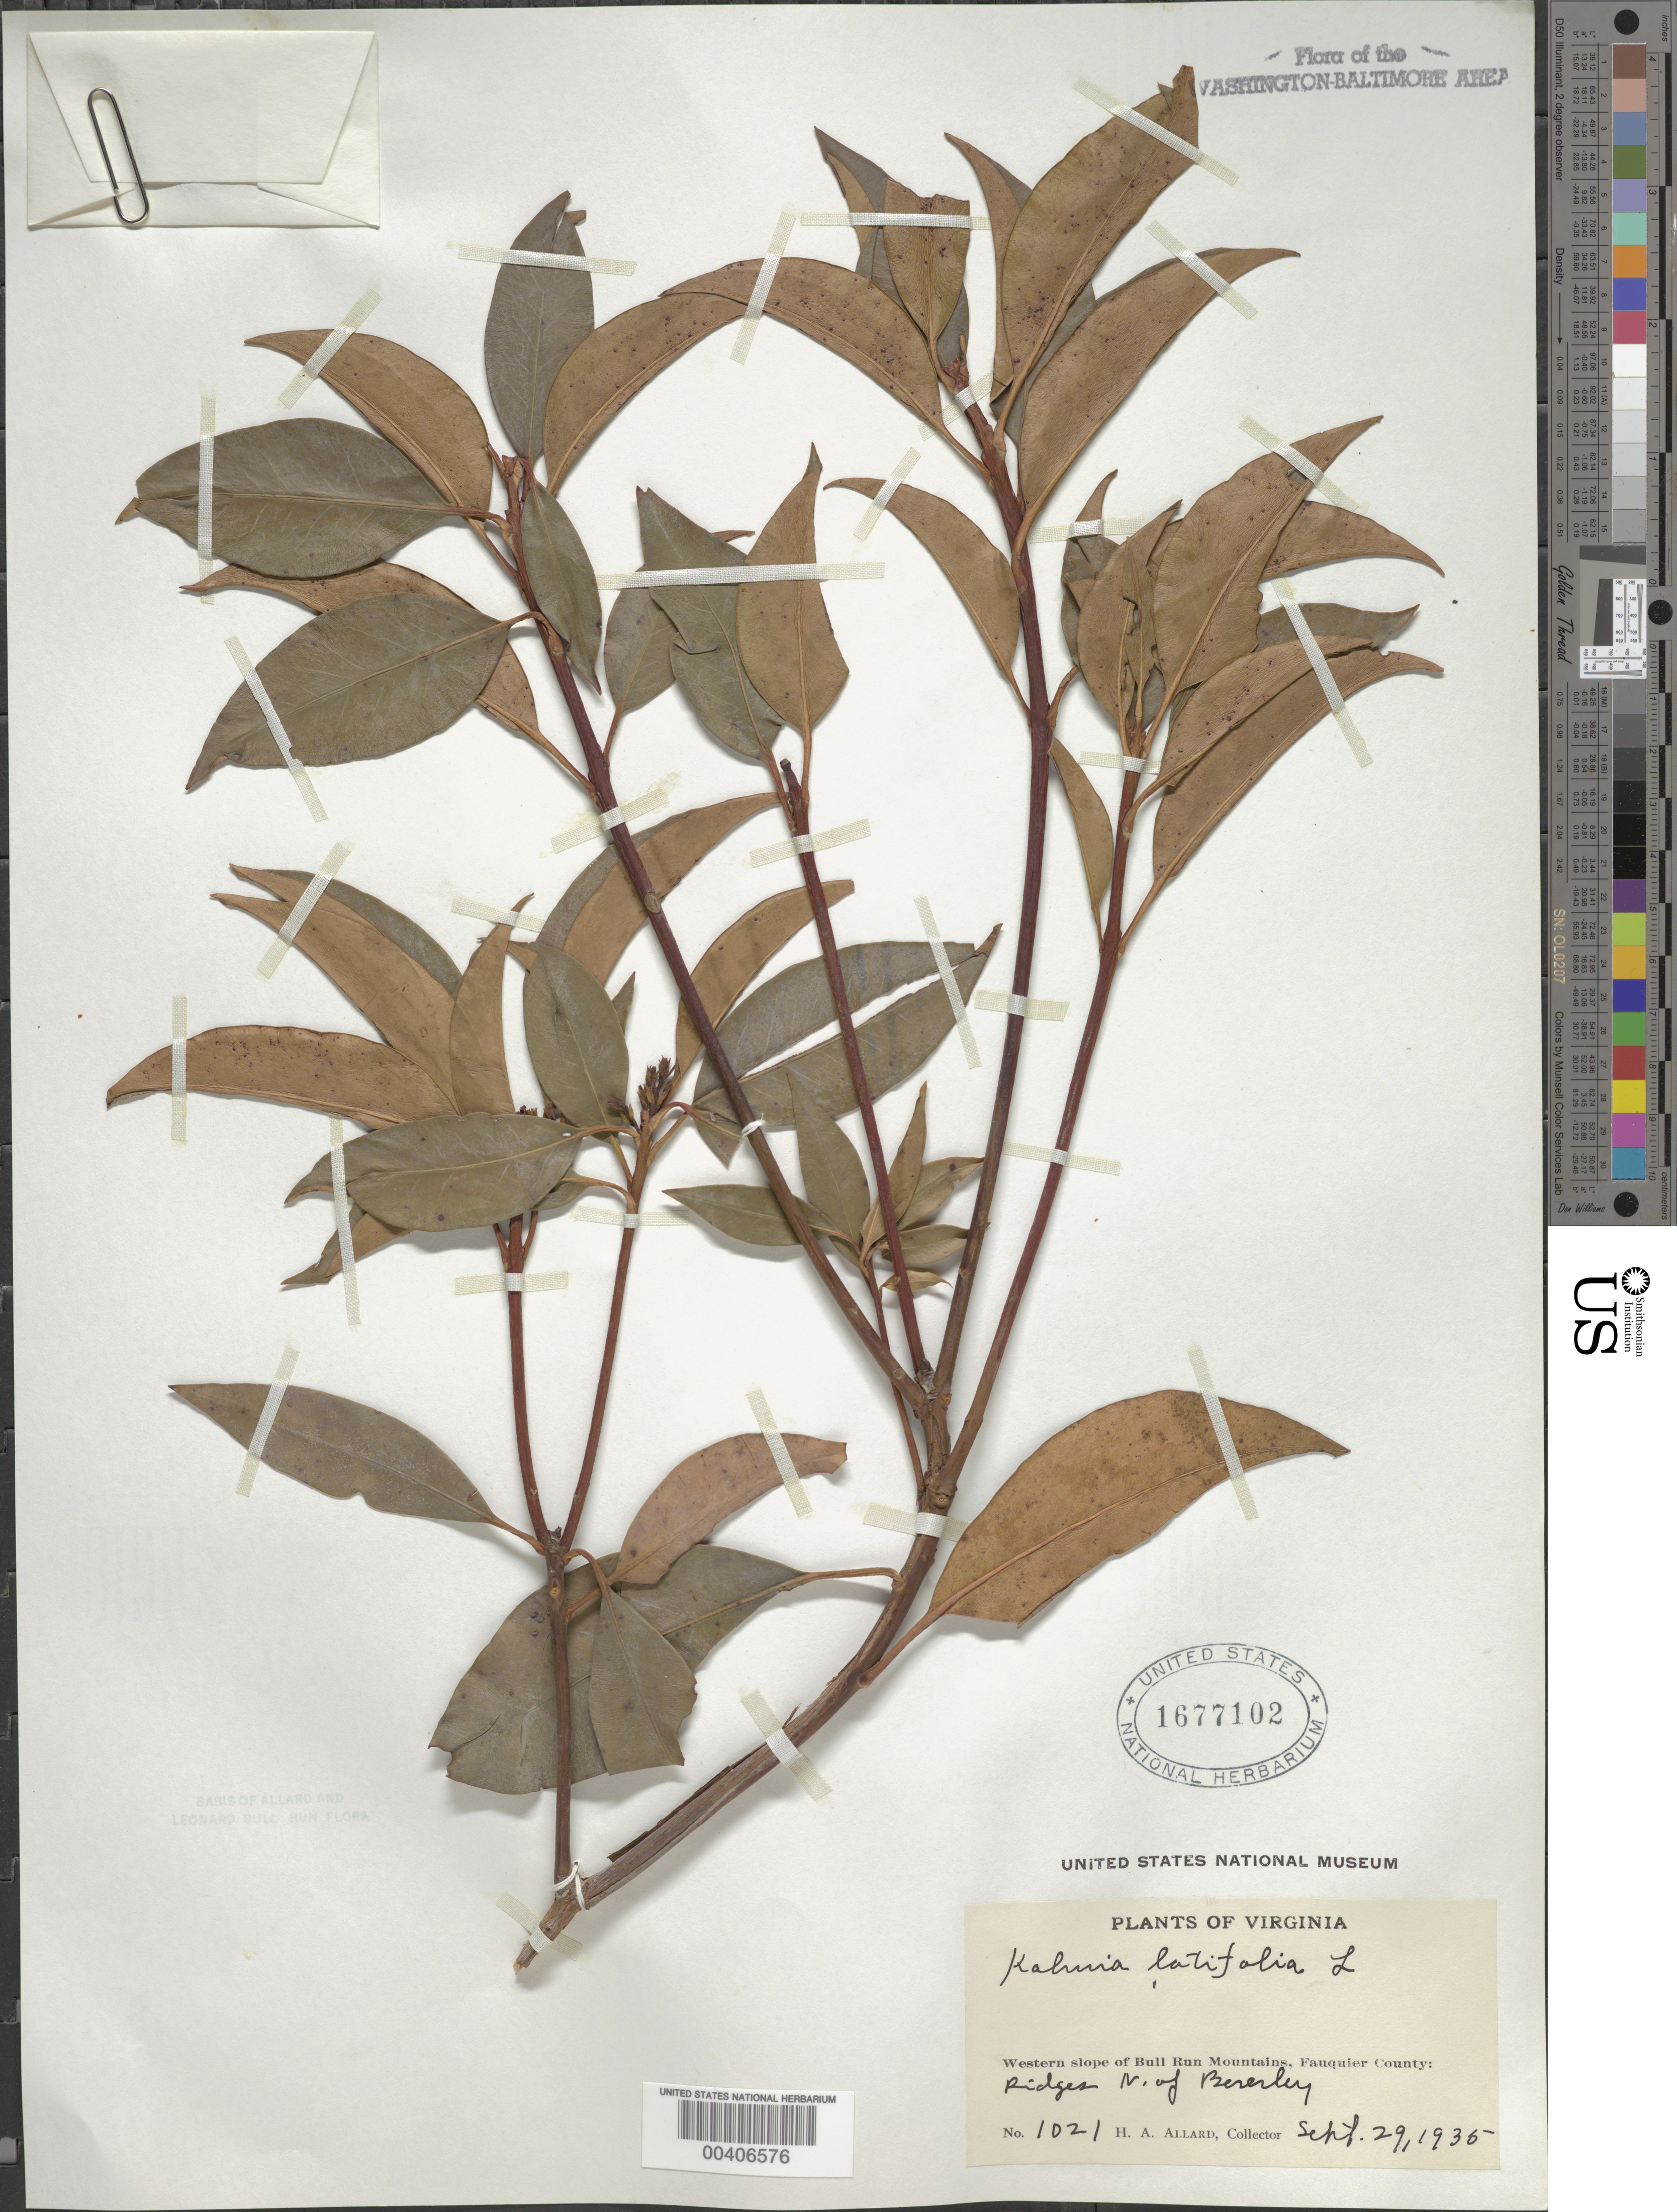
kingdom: Plantae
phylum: Tracheophyta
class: Magnoliopsida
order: Ericales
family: Ericaceae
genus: Kalmia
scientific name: Kalmia latifolia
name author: L.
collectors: H. A. Allard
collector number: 1021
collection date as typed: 29 Sep 1935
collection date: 1935-09-29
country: United States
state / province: Virginia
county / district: Fauquier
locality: North of Beverley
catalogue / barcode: US 1677102